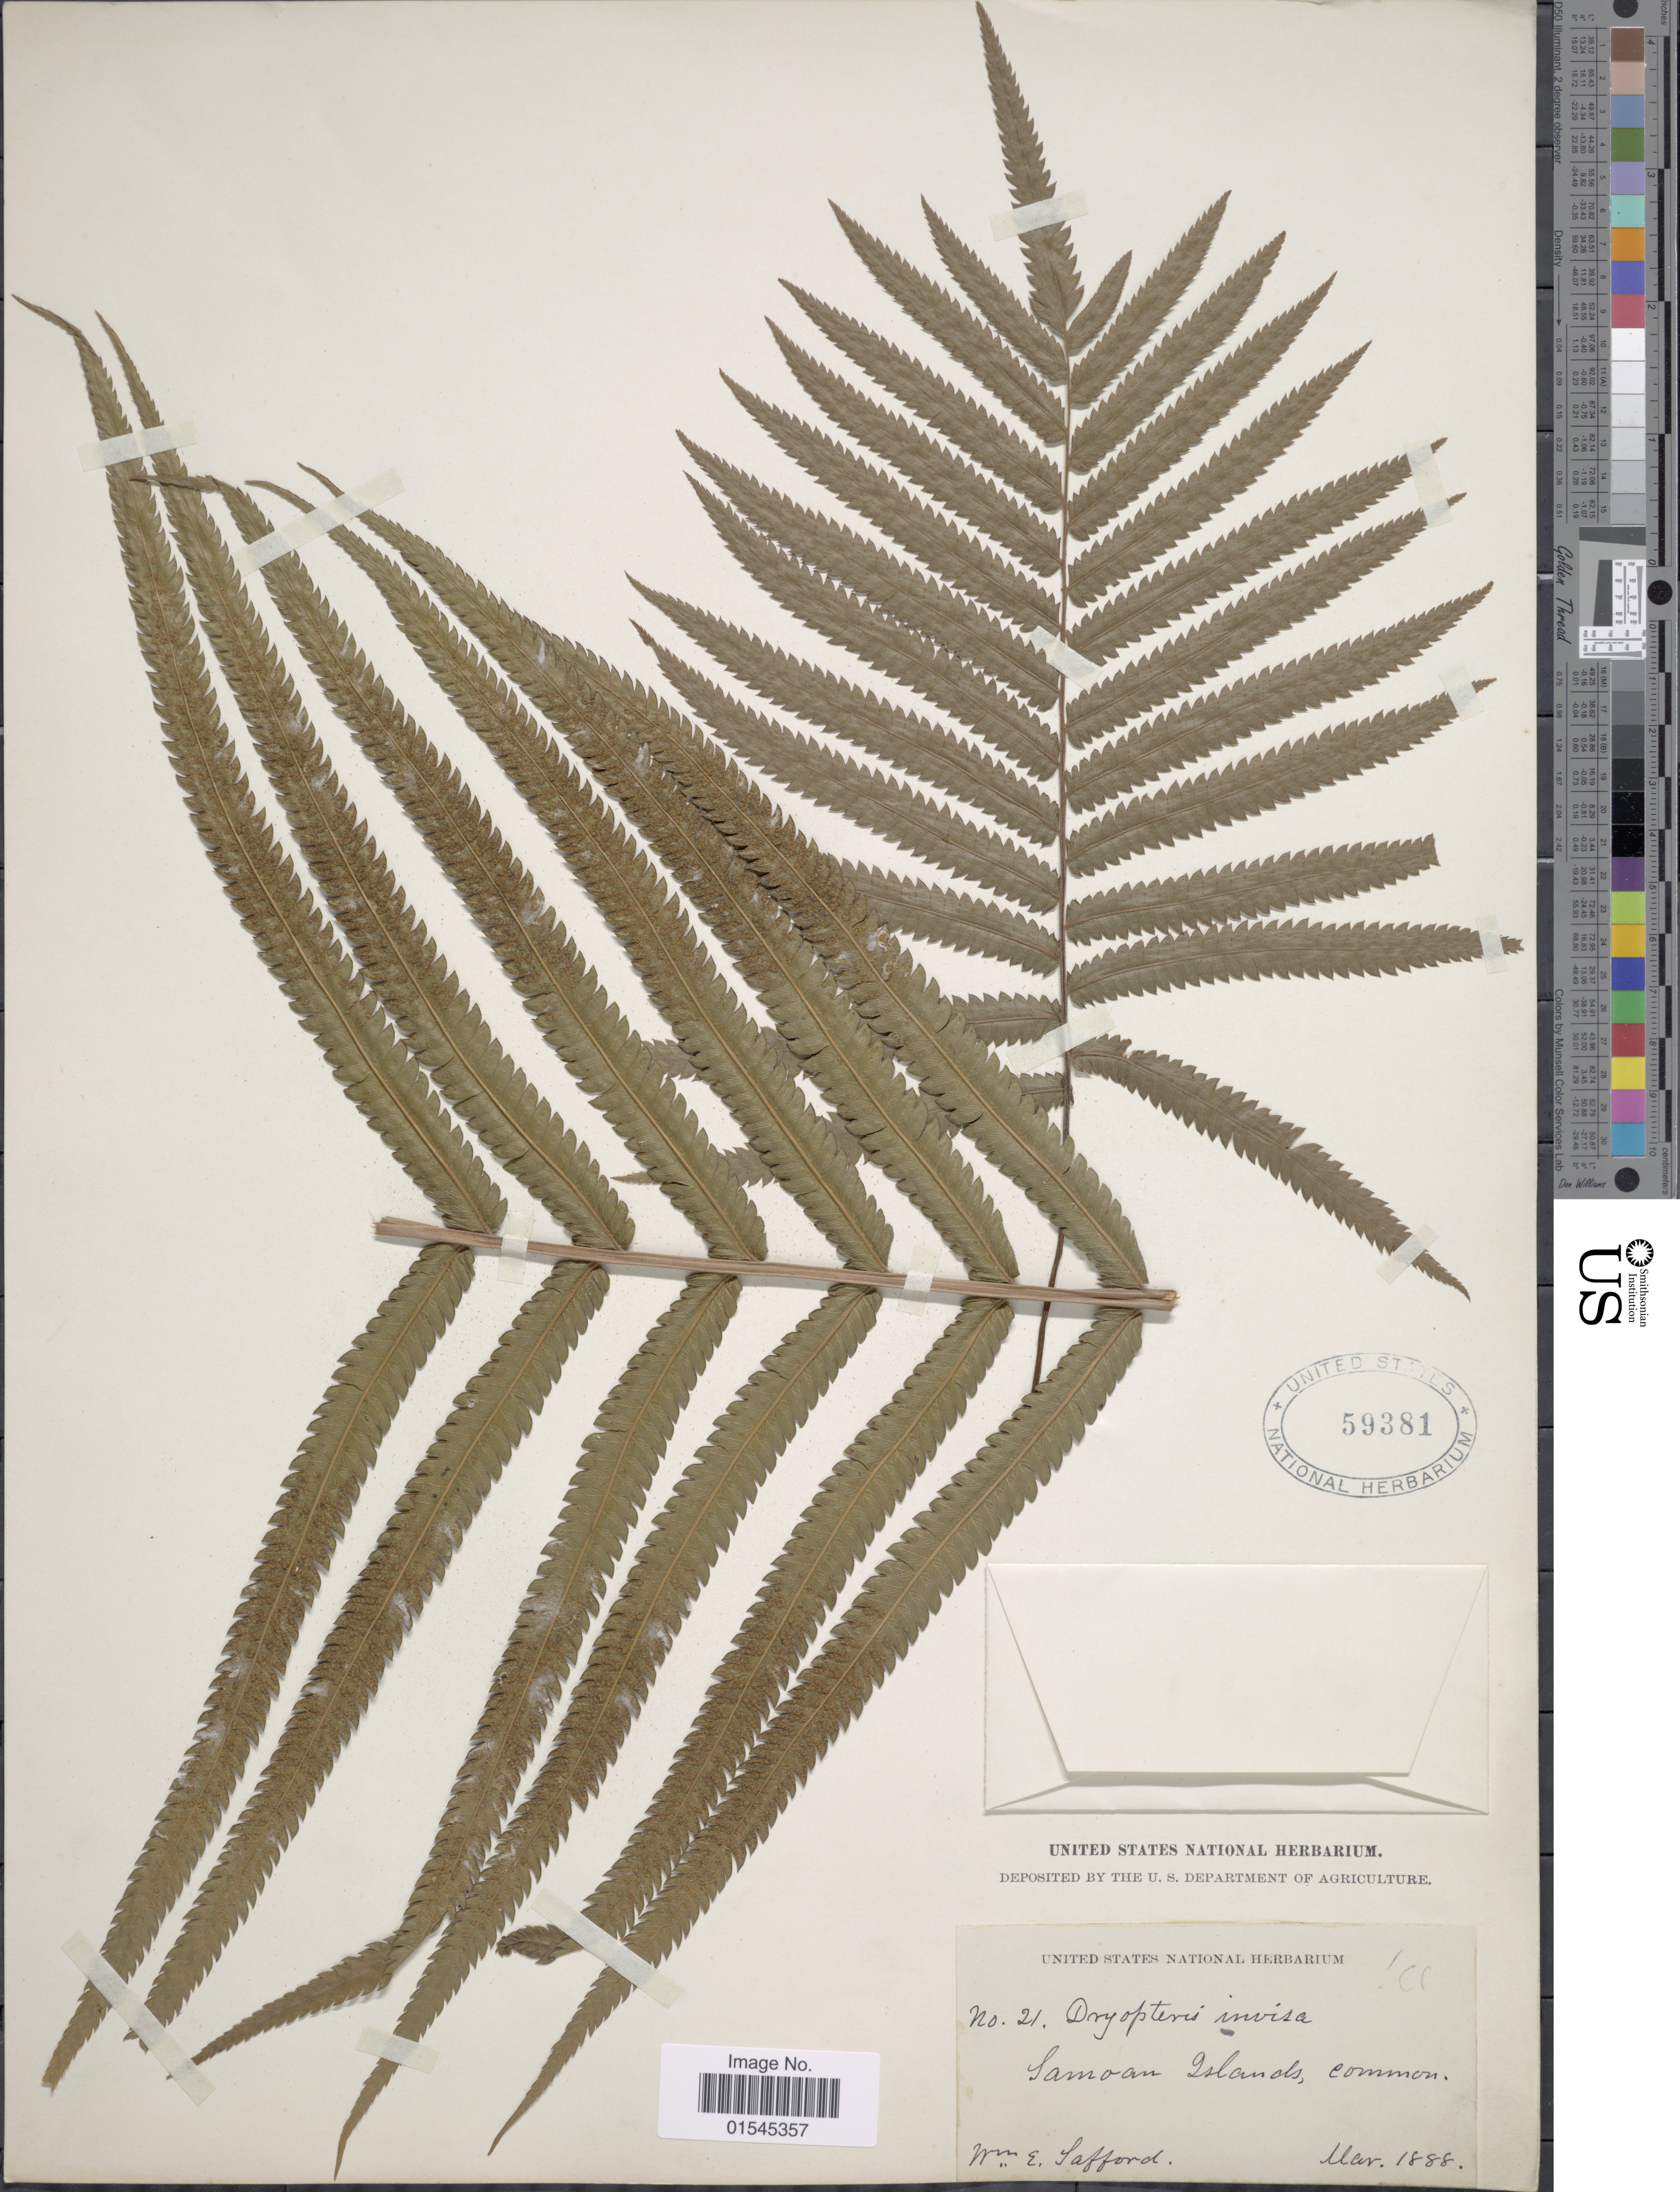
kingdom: Plantae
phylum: Tracheophyta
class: Polypodiopsida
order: Polypodiales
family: Thelypteridaceae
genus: Sphaerostephanos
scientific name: Sphaerostephanos invisus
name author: (G. Forst.) Holttum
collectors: W. E. Safford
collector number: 21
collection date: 1888-03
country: Samoa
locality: Samoan Islands, common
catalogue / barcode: US 59381